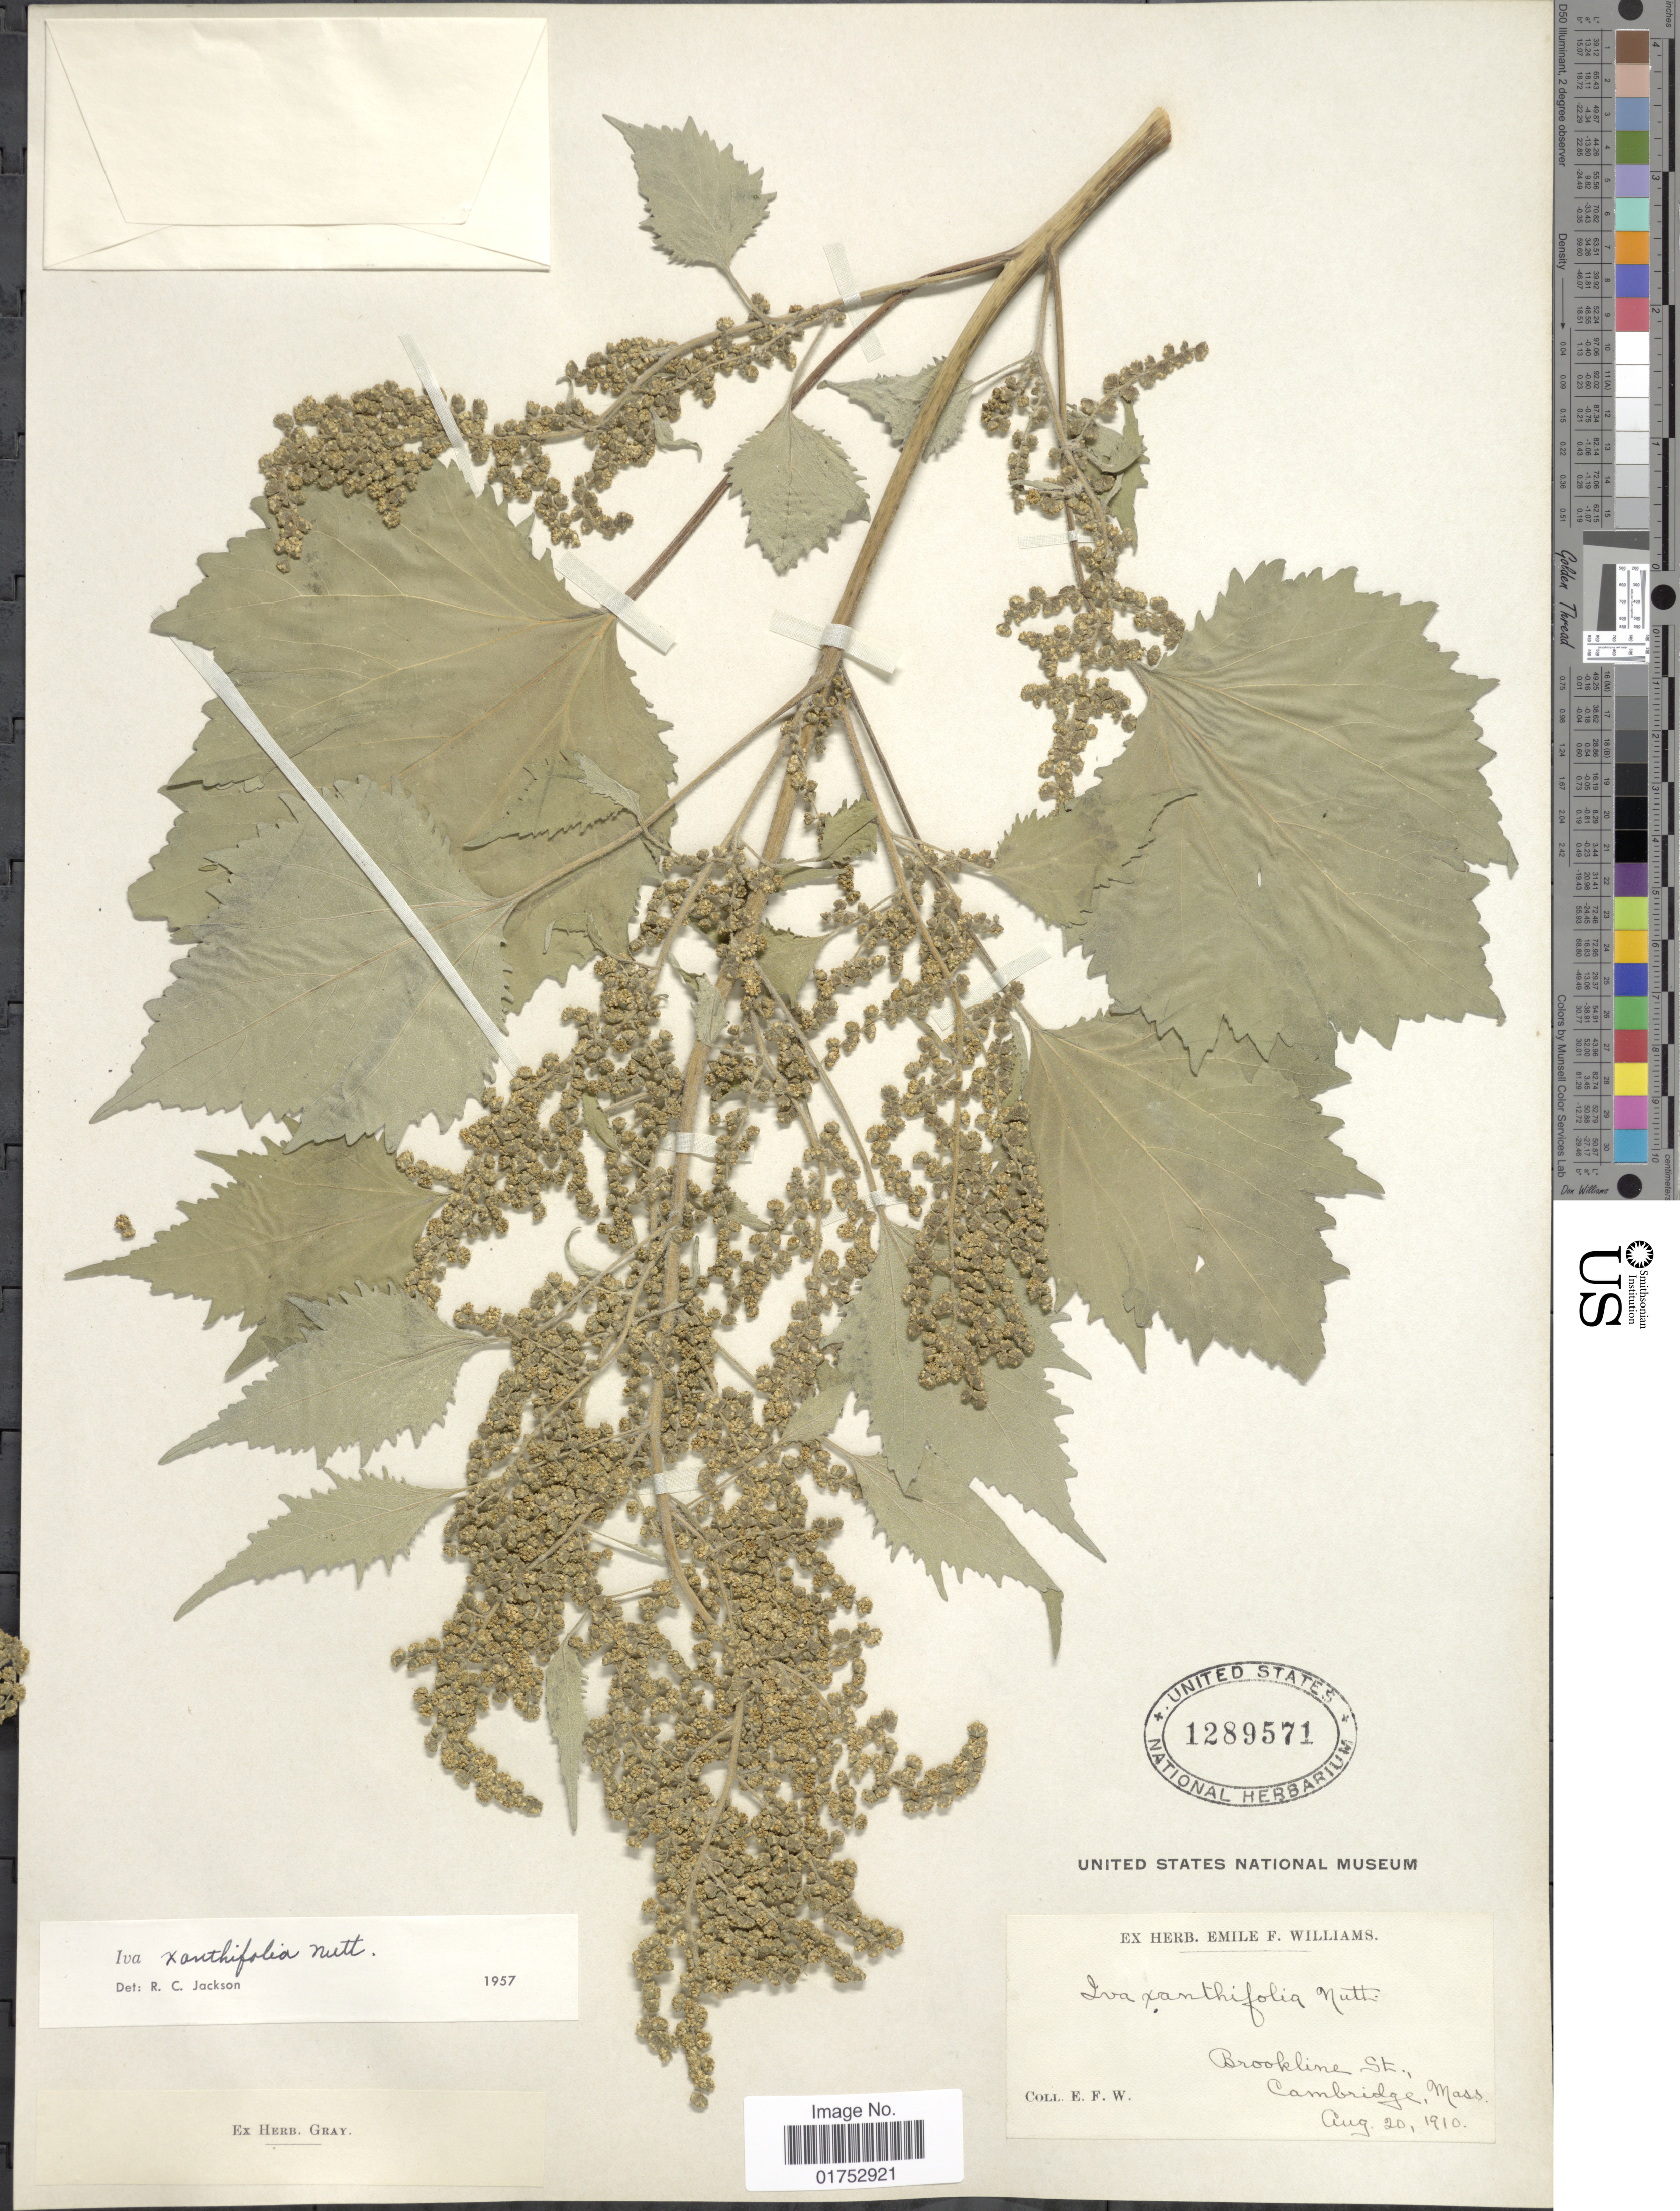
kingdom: Plantae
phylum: Tracheophyta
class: Magnoliopsida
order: Asterales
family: Asteraceae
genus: Iva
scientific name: Iva xanthifolia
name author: Nutt.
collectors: E. Williams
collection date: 1910-08-20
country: United States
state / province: Massachusetts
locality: Brookline St., Cambridge, Mass.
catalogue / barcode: US 1289571